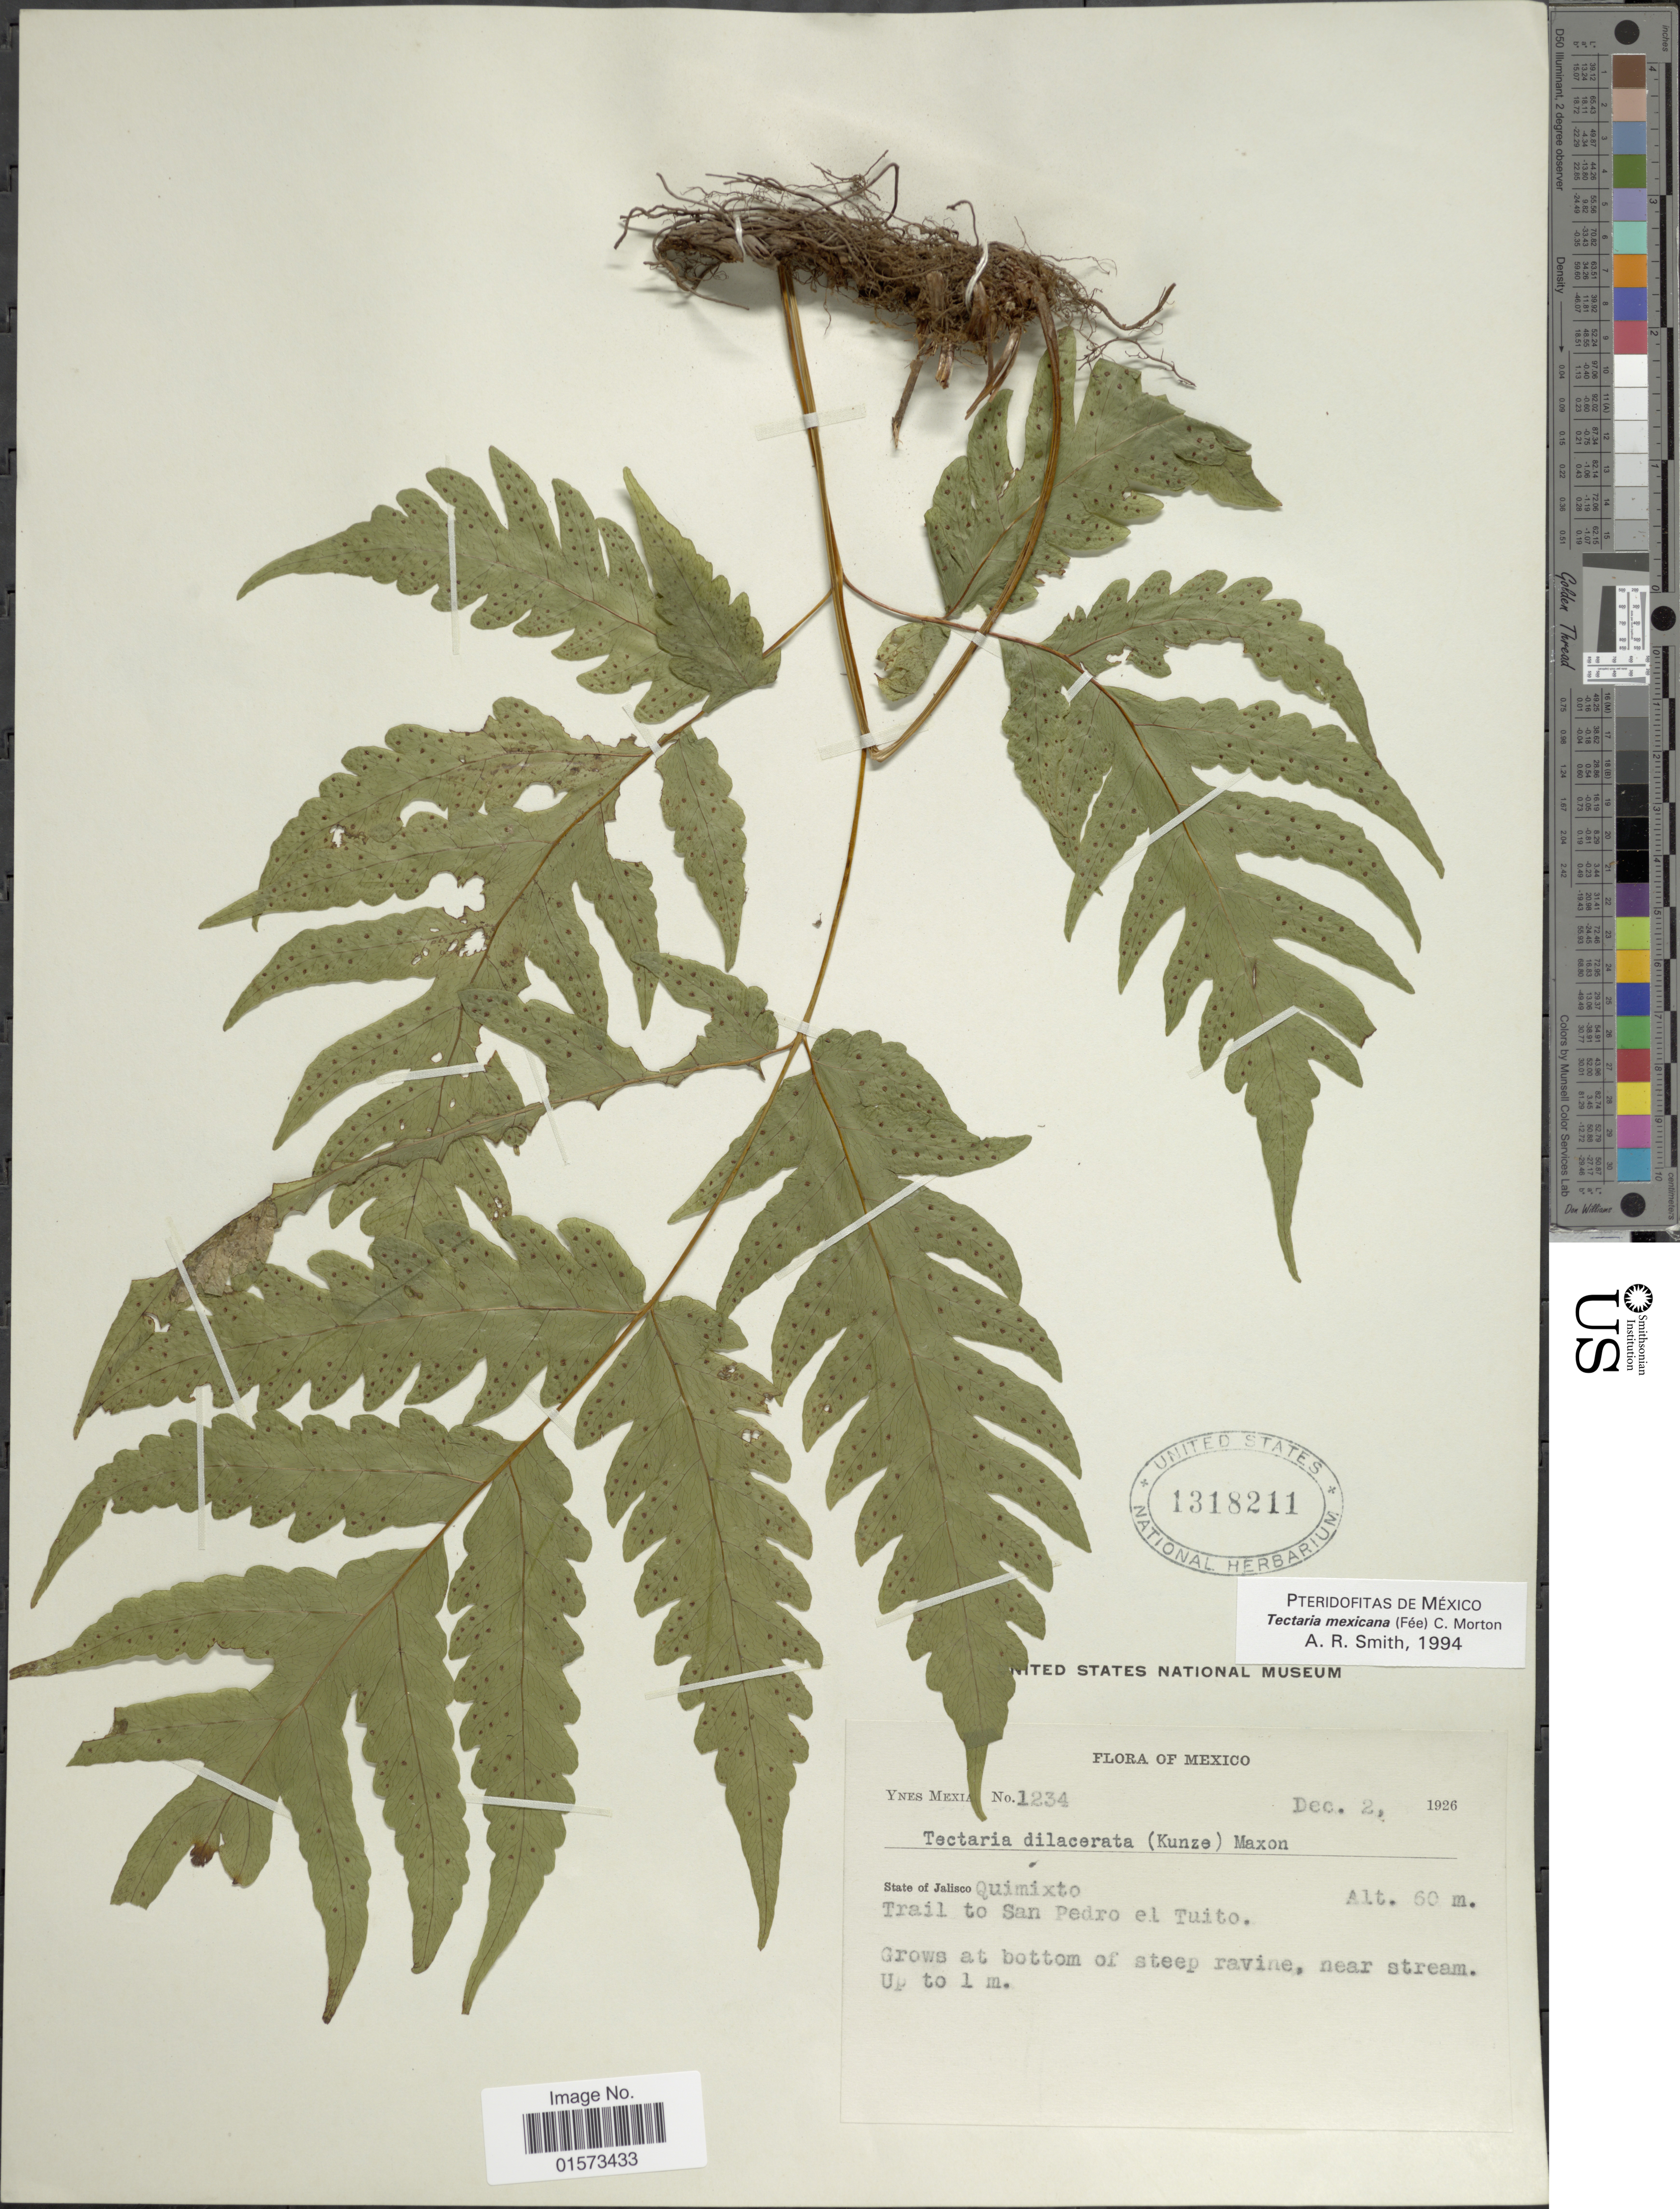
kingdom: Plantae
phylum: Tracheophyta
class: Polypodiopsida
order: Polypodiales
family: Tectariaceae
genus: Tectaria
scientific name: Tectaria mexicana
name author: (Fée) C.V. Morton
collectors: Y. Mexia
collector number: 1234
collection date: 1926-12-02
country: Mexico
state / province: Jalisco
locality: State of Jalisco, Quimixto. Trail to San Pedro el Tuito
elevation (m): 60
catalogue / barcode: US 1318211